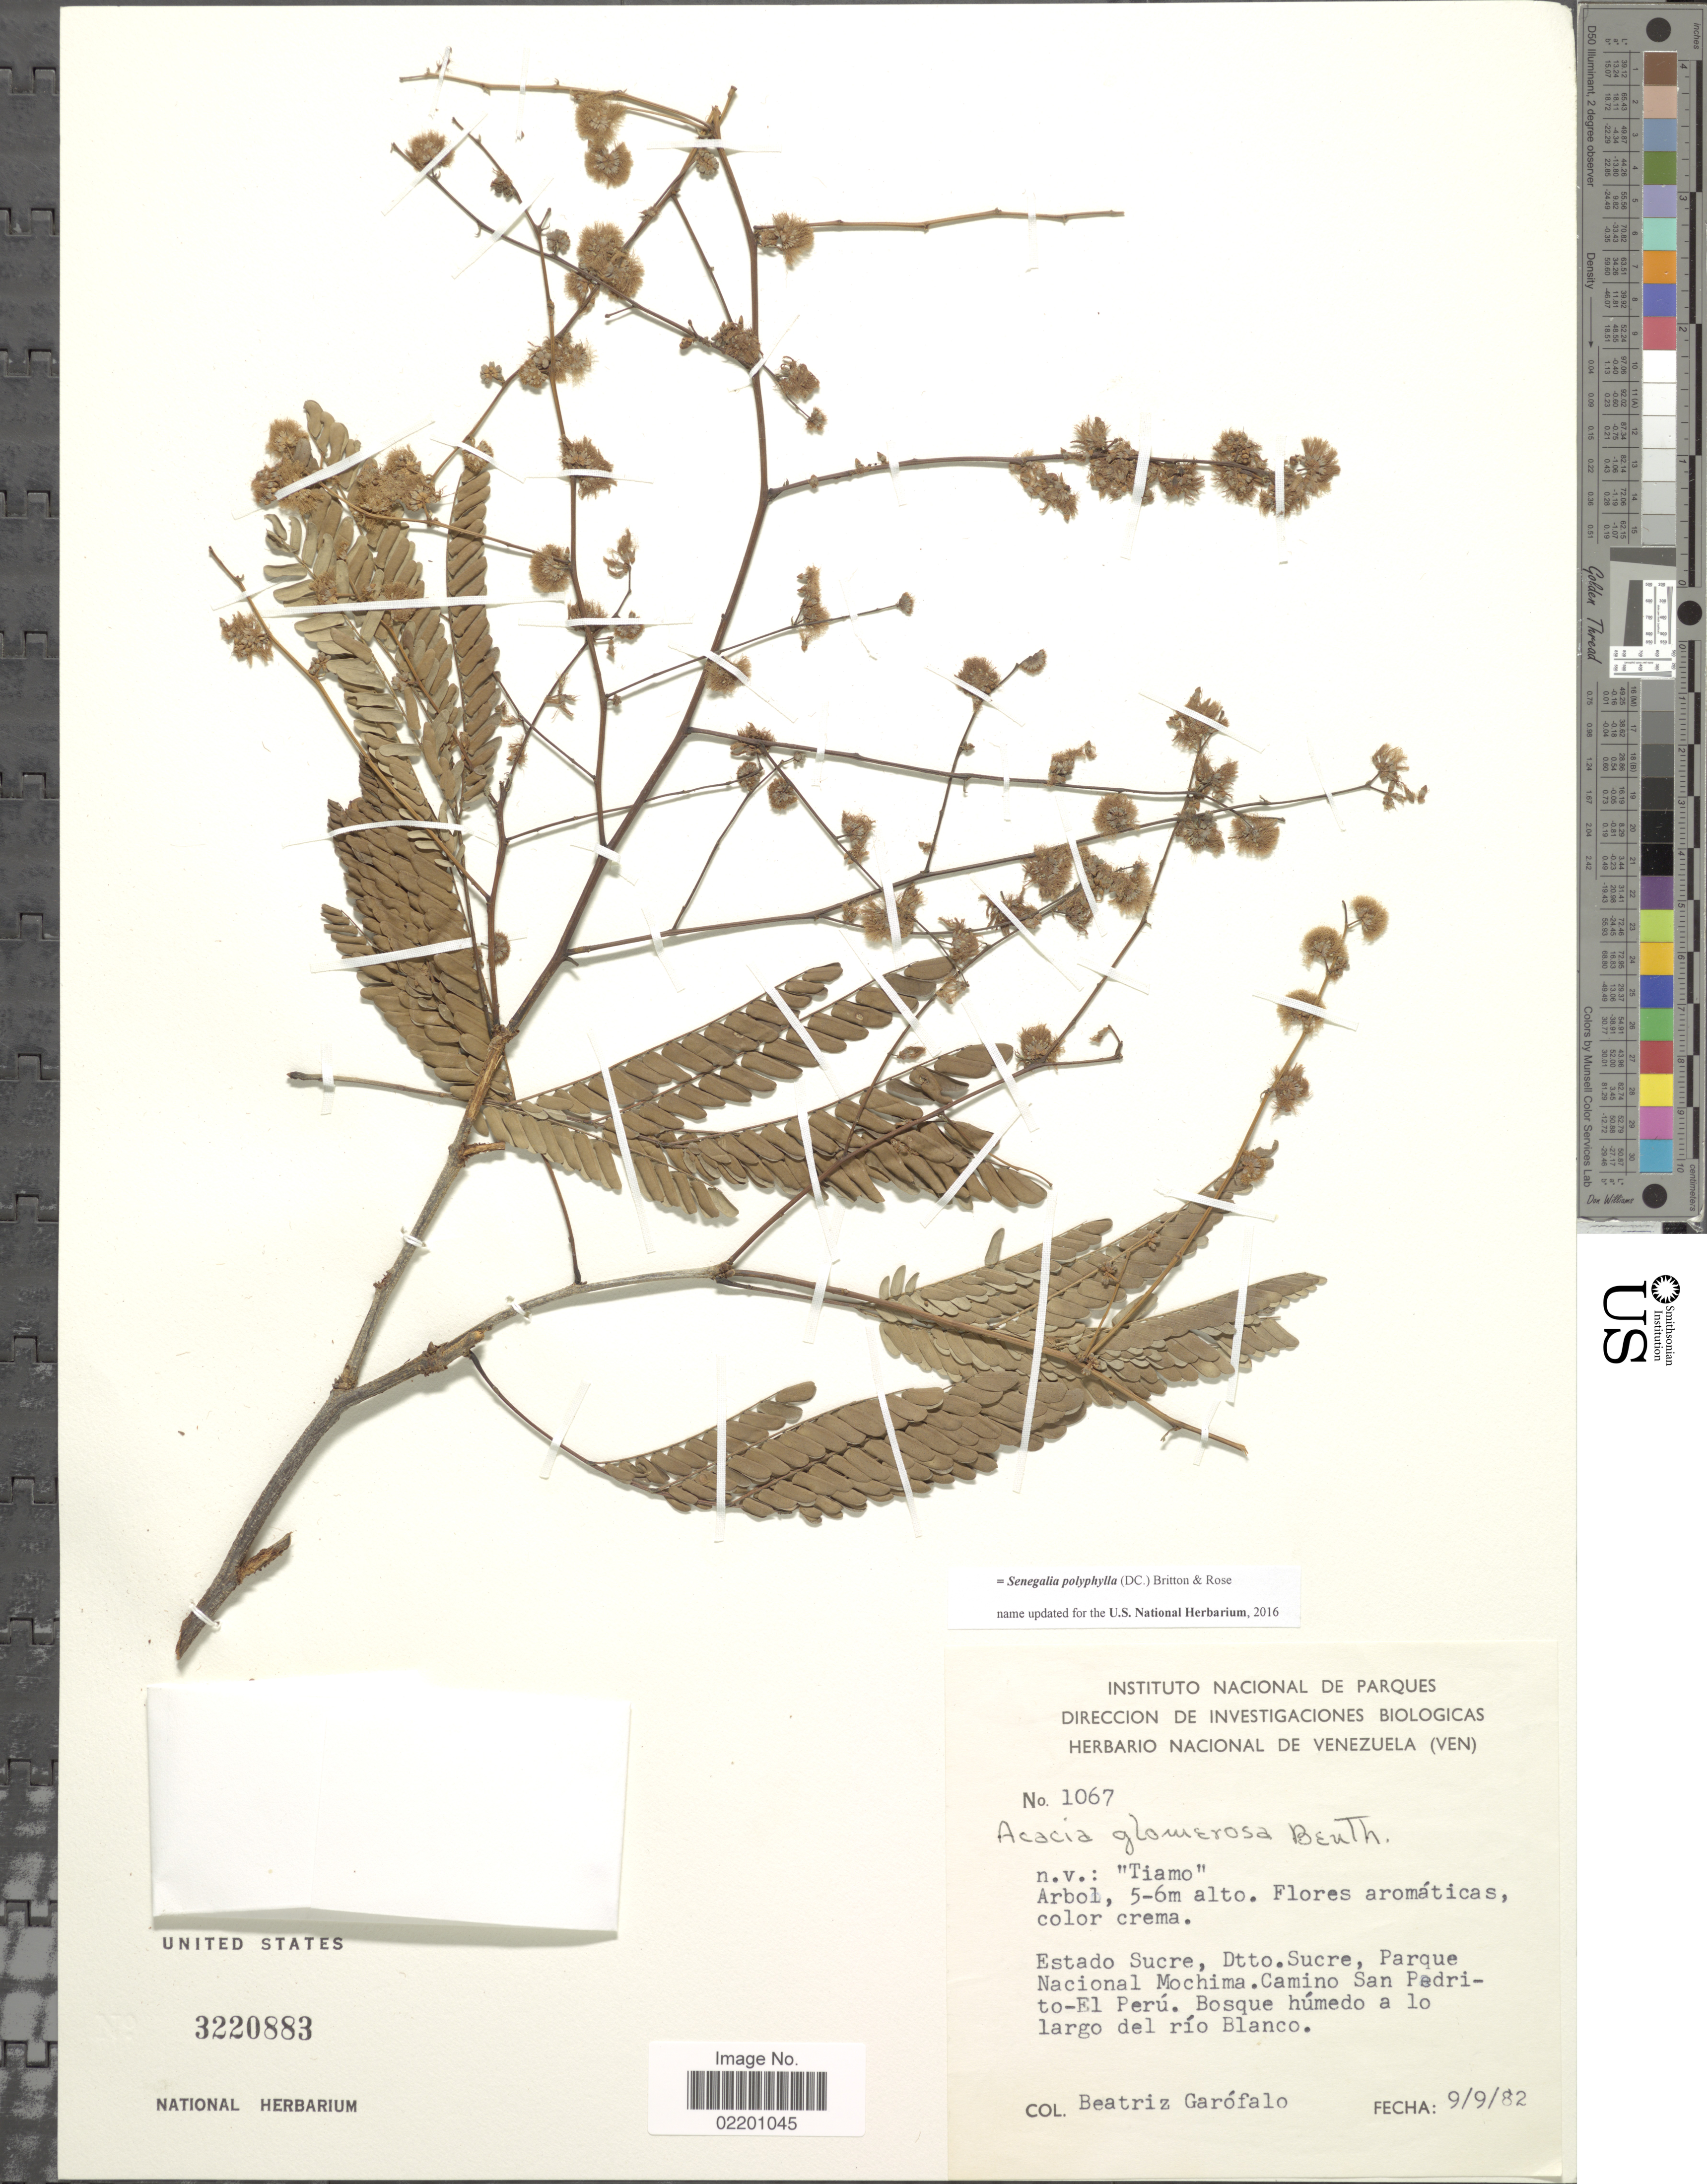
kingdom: Plantae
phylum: Tracheophyta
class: Magnoliopsida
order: Fabales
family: Fabaceae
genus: Senegalia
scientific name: Senegalia polyphylla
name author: (DC.) Britton & Rose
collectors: B. Garofalo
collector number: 1067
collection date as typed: Transcribed d/m/y: 9/9/82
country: Venezuela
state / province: Sucre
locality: Estado Sucre, Dtto. Sucre, Parque Nacional Mochima, Camino San Pedrito- El Peru. Boque humedo a lo largo del rio Blanco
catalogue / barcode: US 3220883